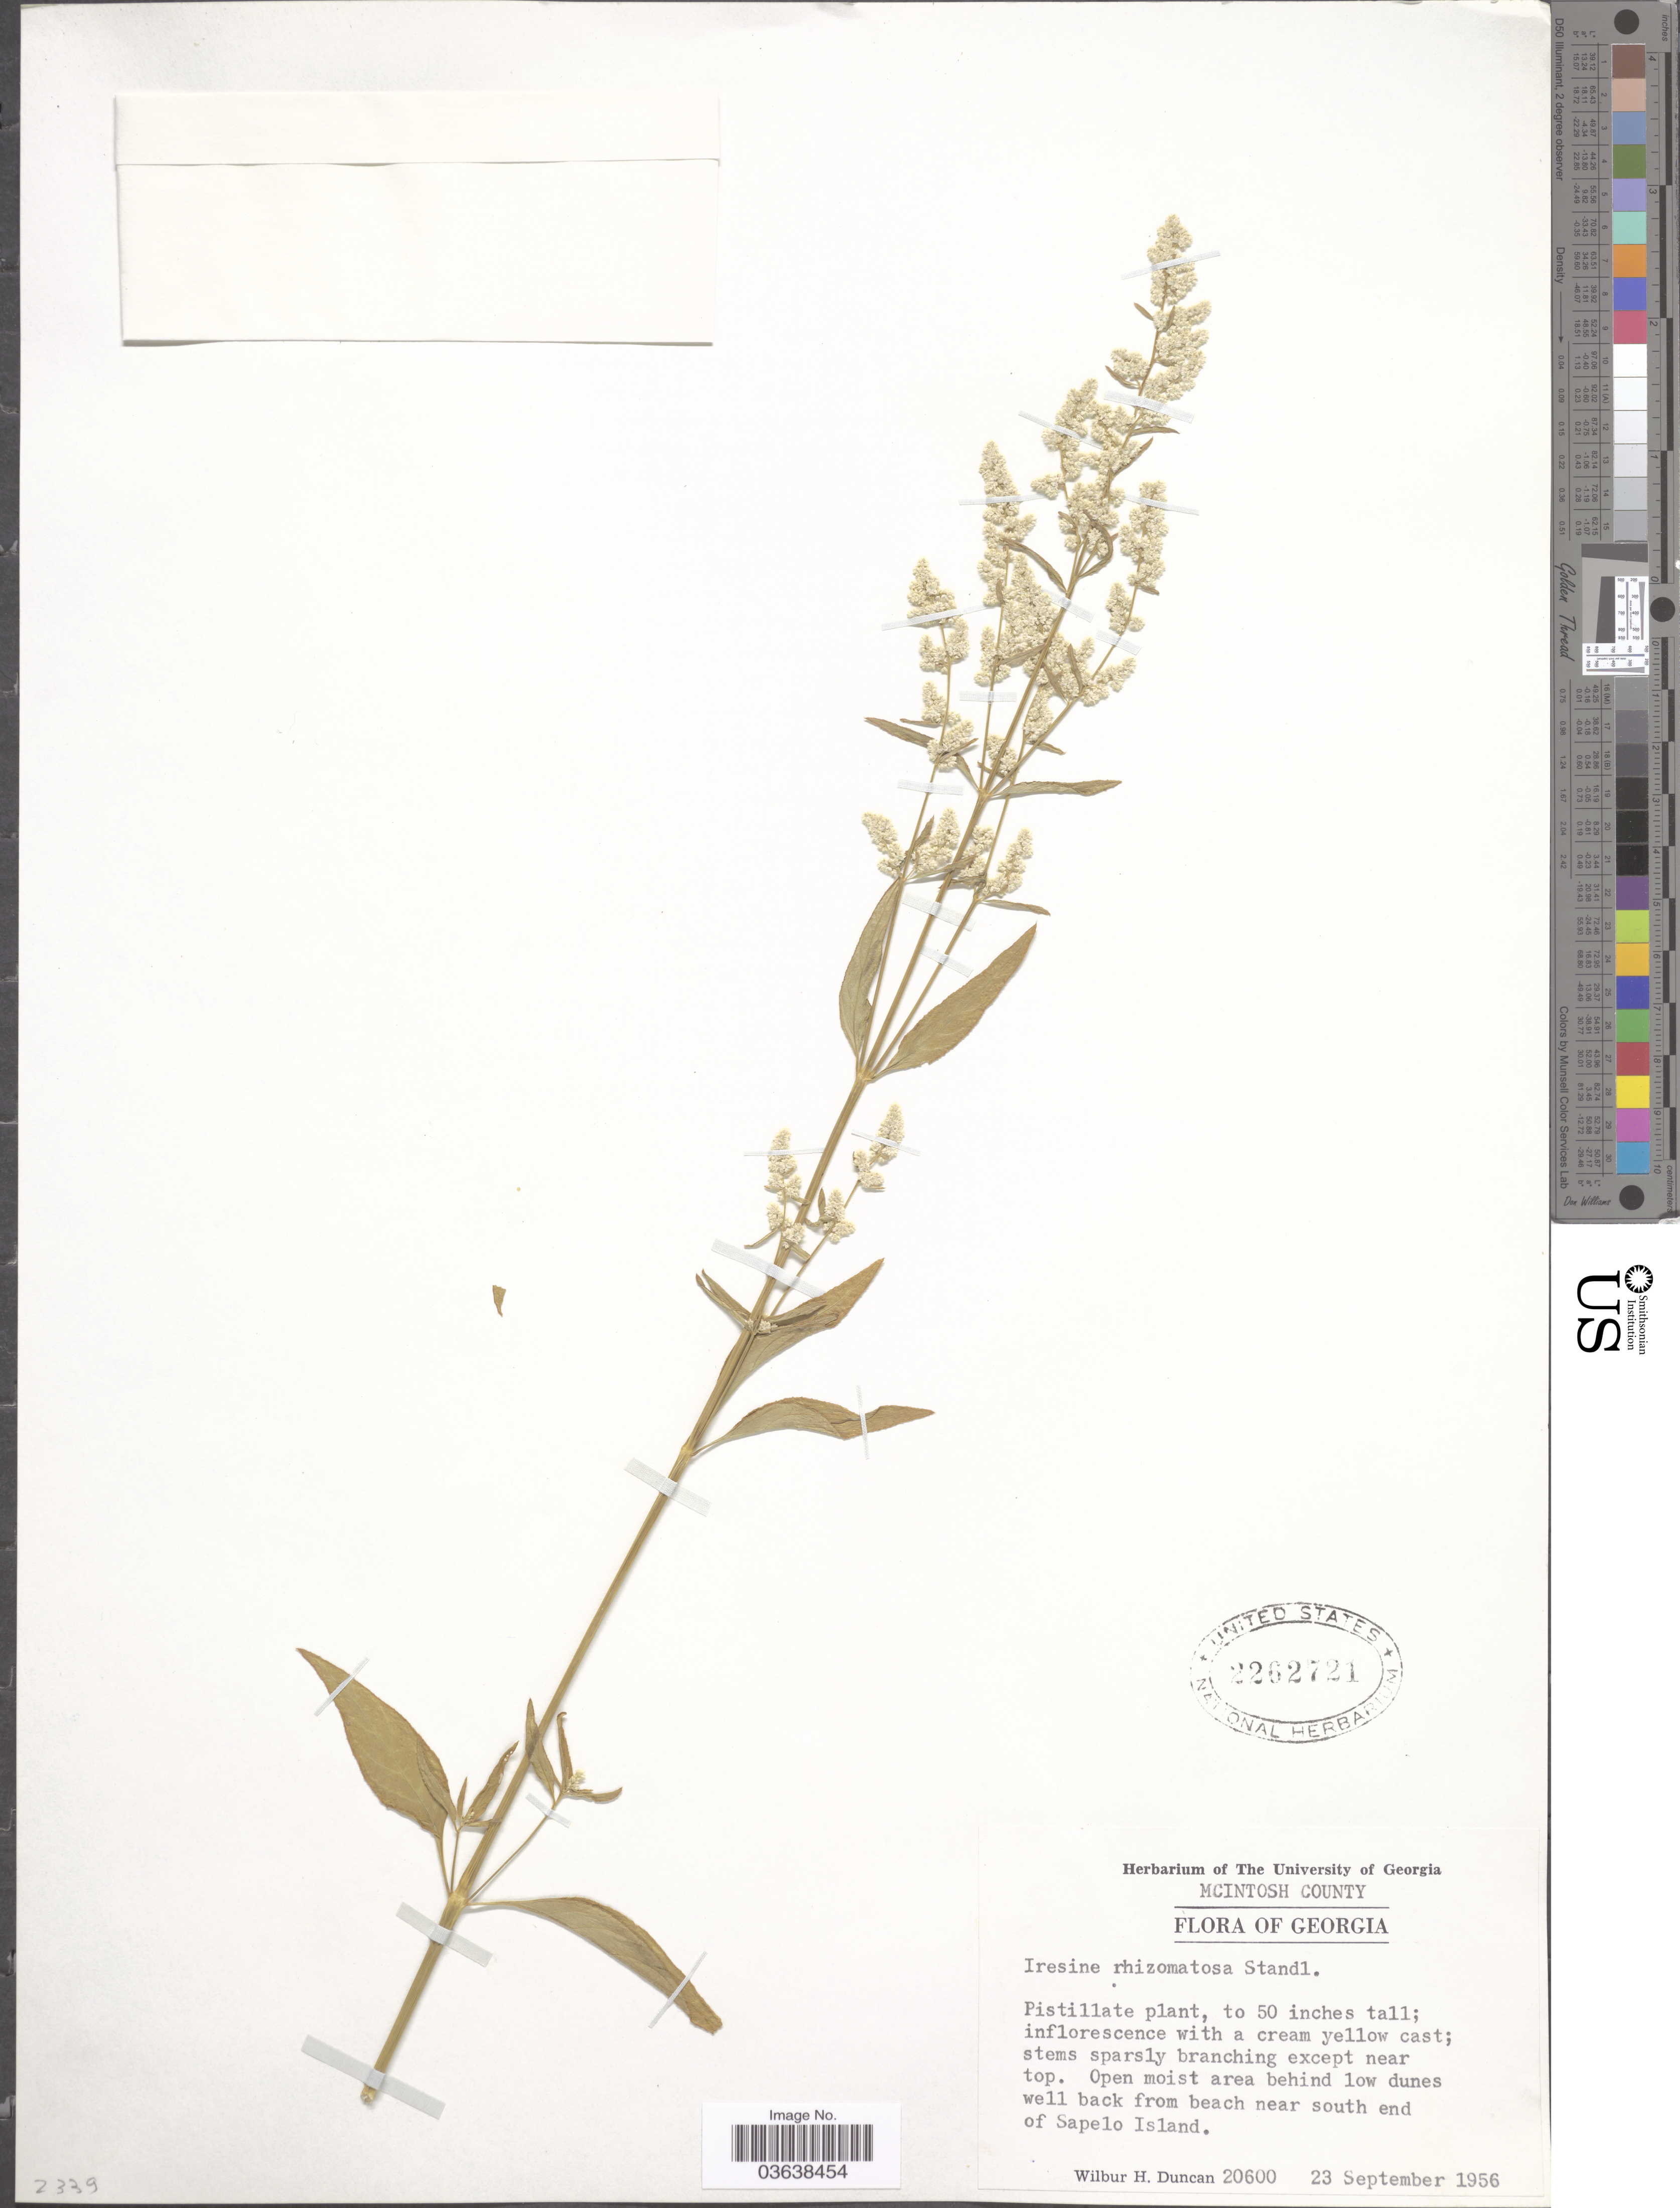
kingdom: Plantae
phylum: Tracheophyta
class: Magnoliopsida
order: Caryophyllales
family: Amaranthaceae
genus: Iresine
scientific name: Iresine rhizomatosa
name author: Standl.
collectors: W. H. Duncan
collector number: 20600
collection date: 1956-09-23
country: United States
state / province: Georgia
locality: McIntosh County. Open moist area behind low dunes well back from beach near south end of Sapelo Island.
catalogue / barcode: US 2262721